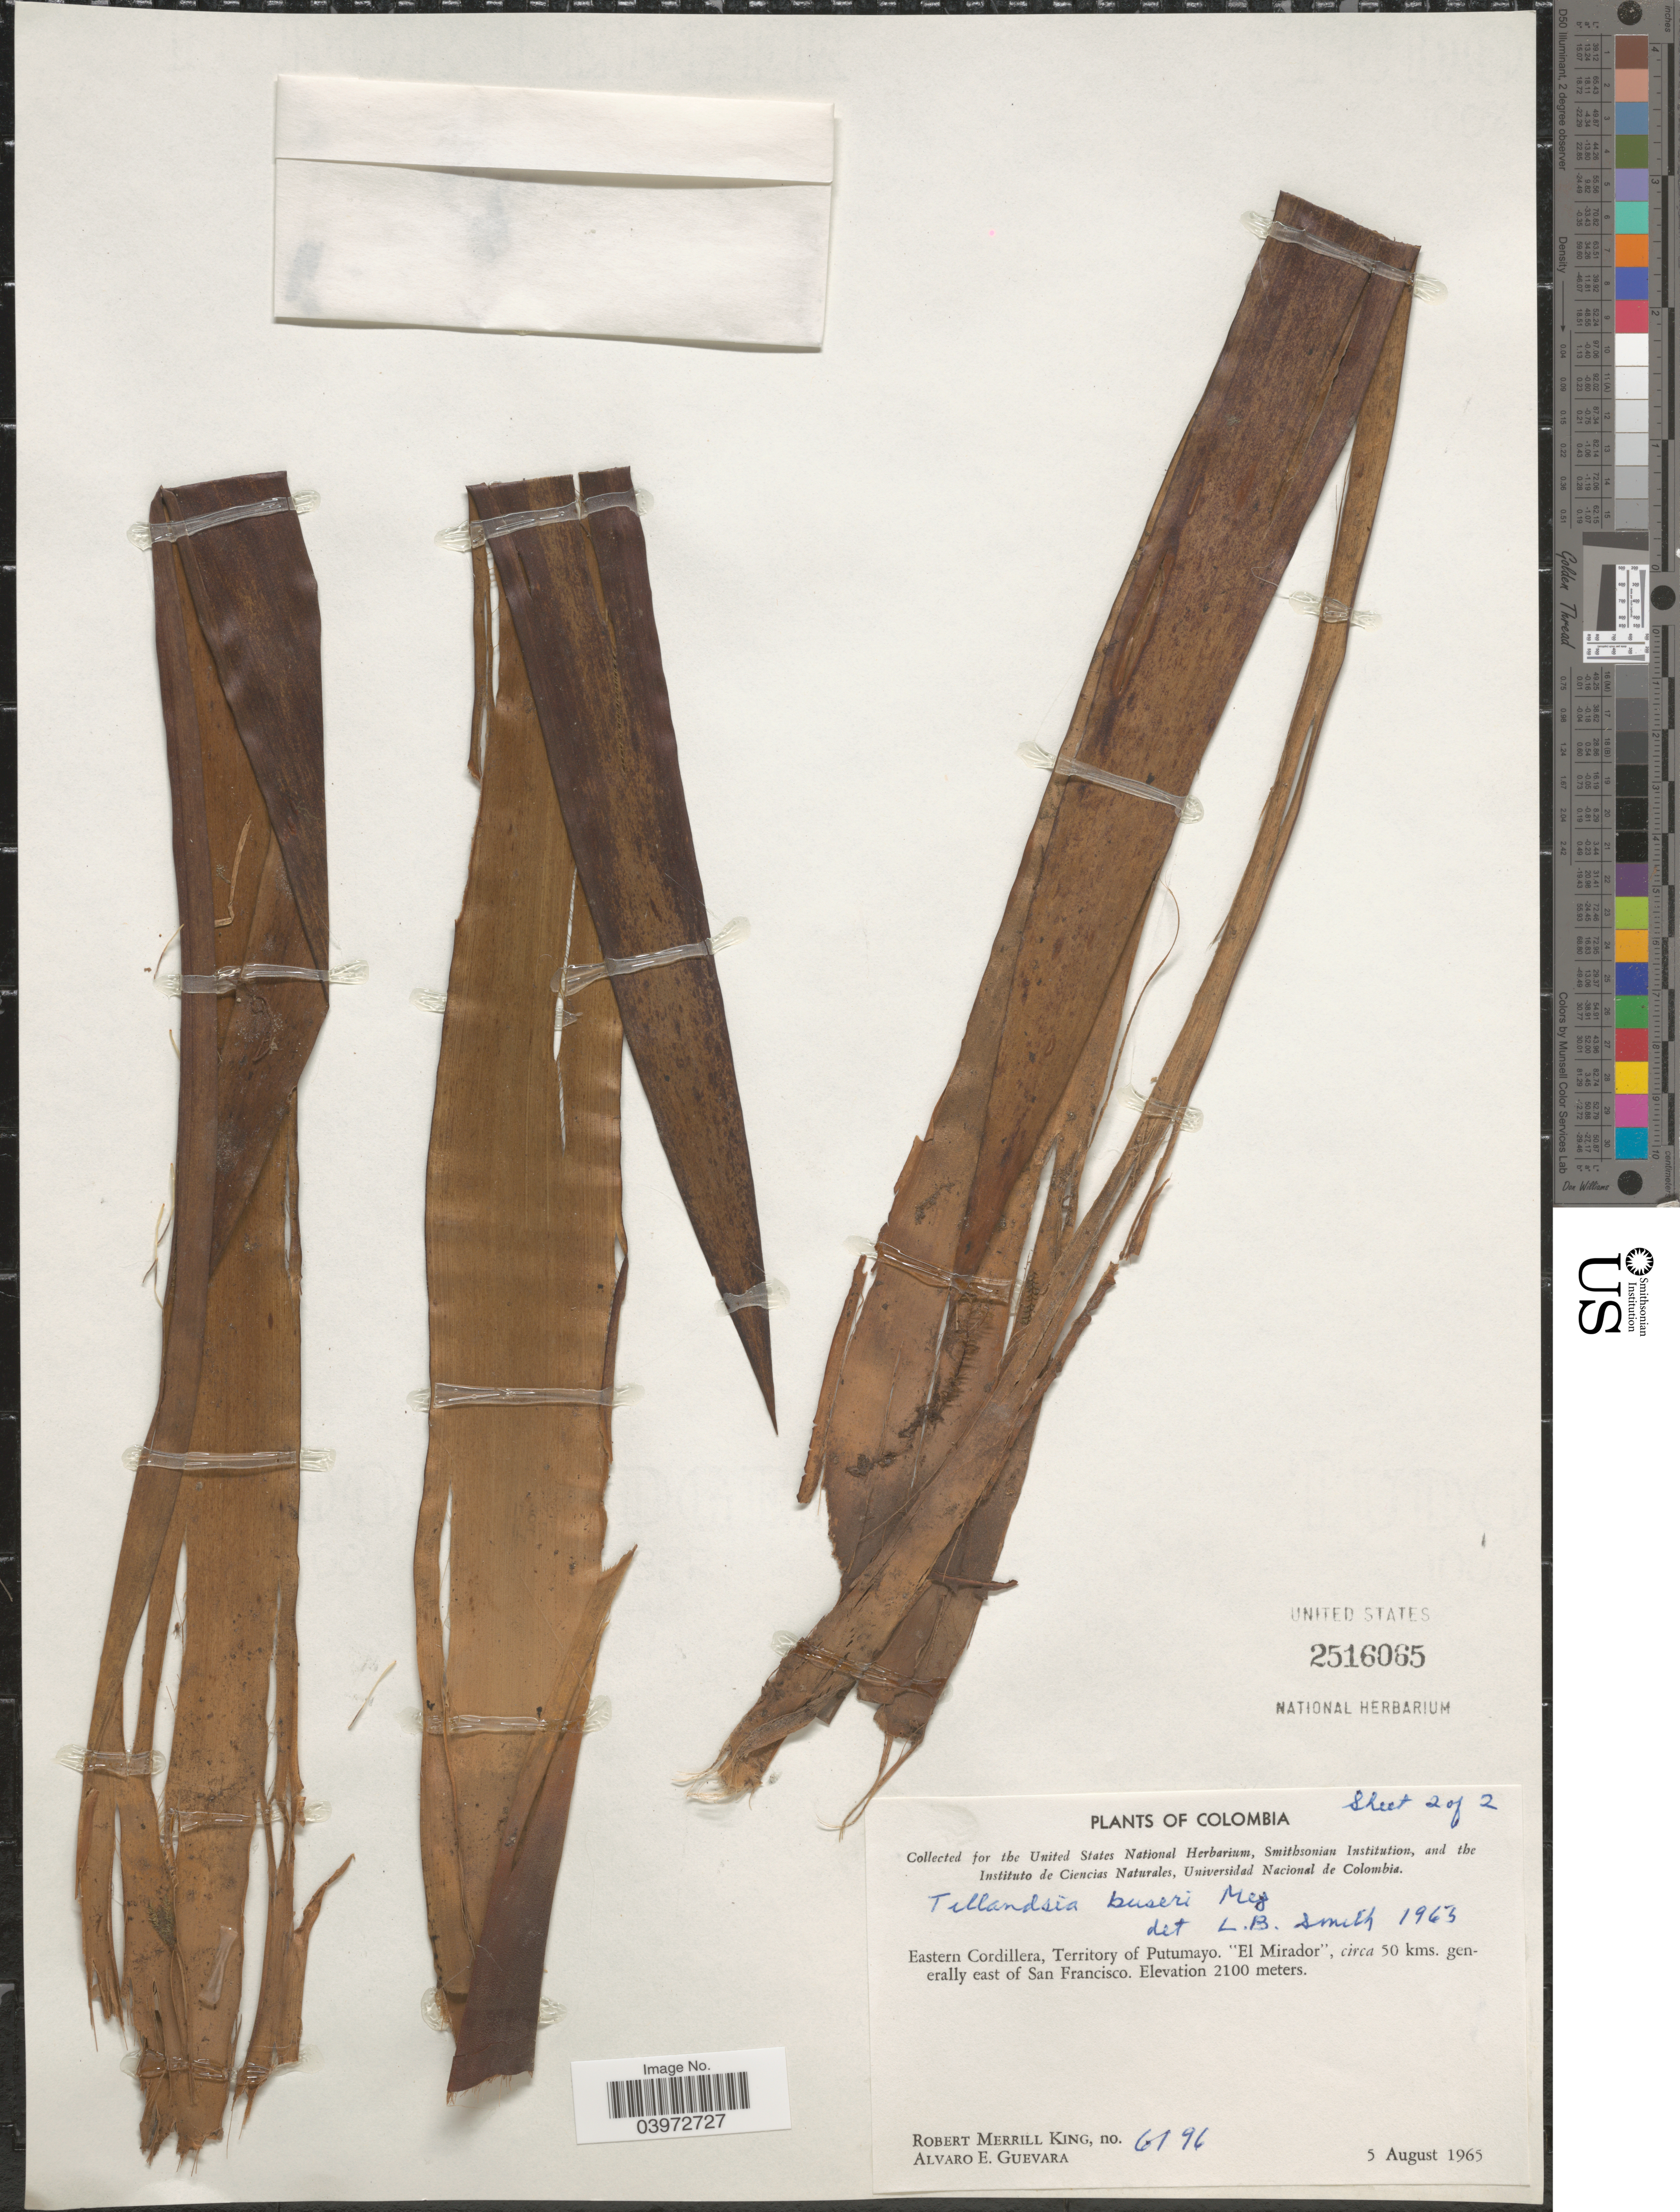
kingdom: Plantae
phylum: Tracheophyta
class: Liliopsida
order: Poales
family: Bromeliaceae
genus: Tillandsia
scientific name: Tillandsia buseri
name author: Mez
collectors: R. M. King & A. E. Guevara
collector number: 6196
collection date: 1965-08-05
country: Colombia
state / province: Putumayo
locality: Eastern Cordillera, Territory of Putumayo. "El Mirador", circa 50 kms. generally east of San Francisco.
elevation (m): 2100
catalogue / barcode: US 2516065